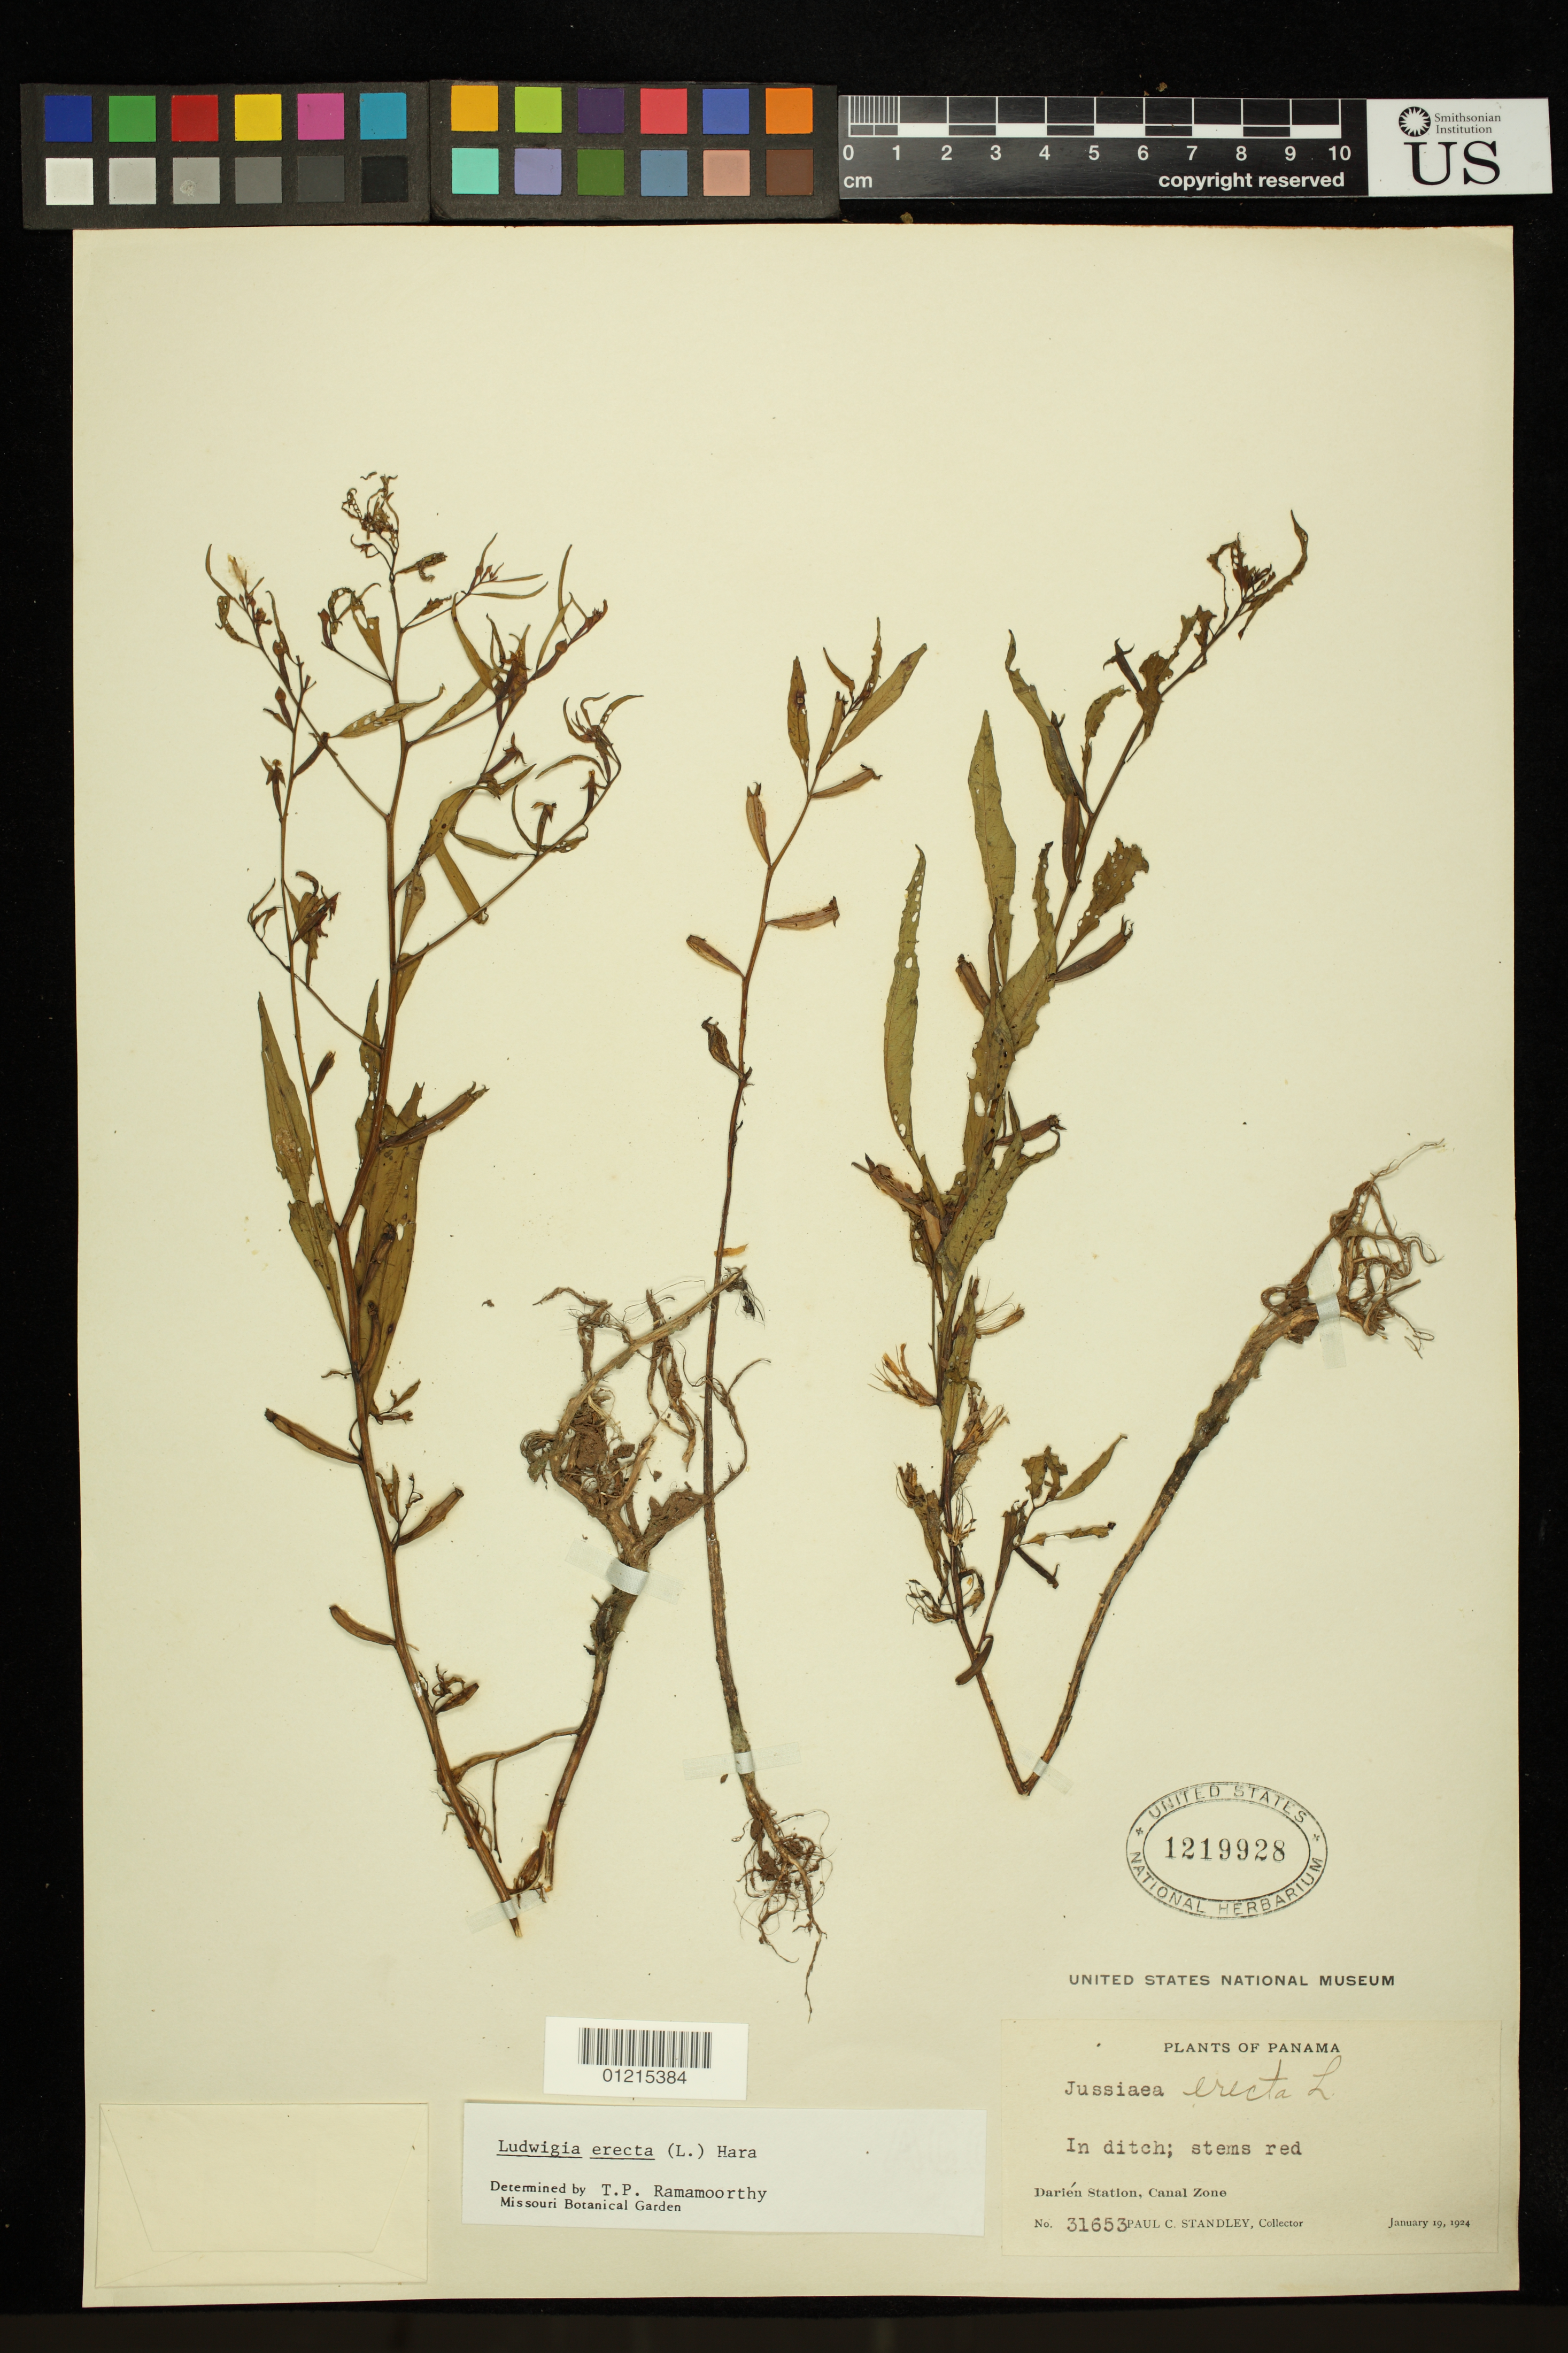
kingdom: Plantae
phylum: Tracheophyta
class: Magnoliopsida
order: Myrtales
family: Onagraceae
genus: Ludwigia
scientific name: Ludwigia erecta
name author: (L.) H. Hara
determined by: Ramamoorthy, T. P.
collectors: P. C. Standley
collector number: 31653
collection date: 1924-01-19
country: Panama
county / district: Canal Zone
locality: Darien Station.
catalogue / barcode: US 1219928